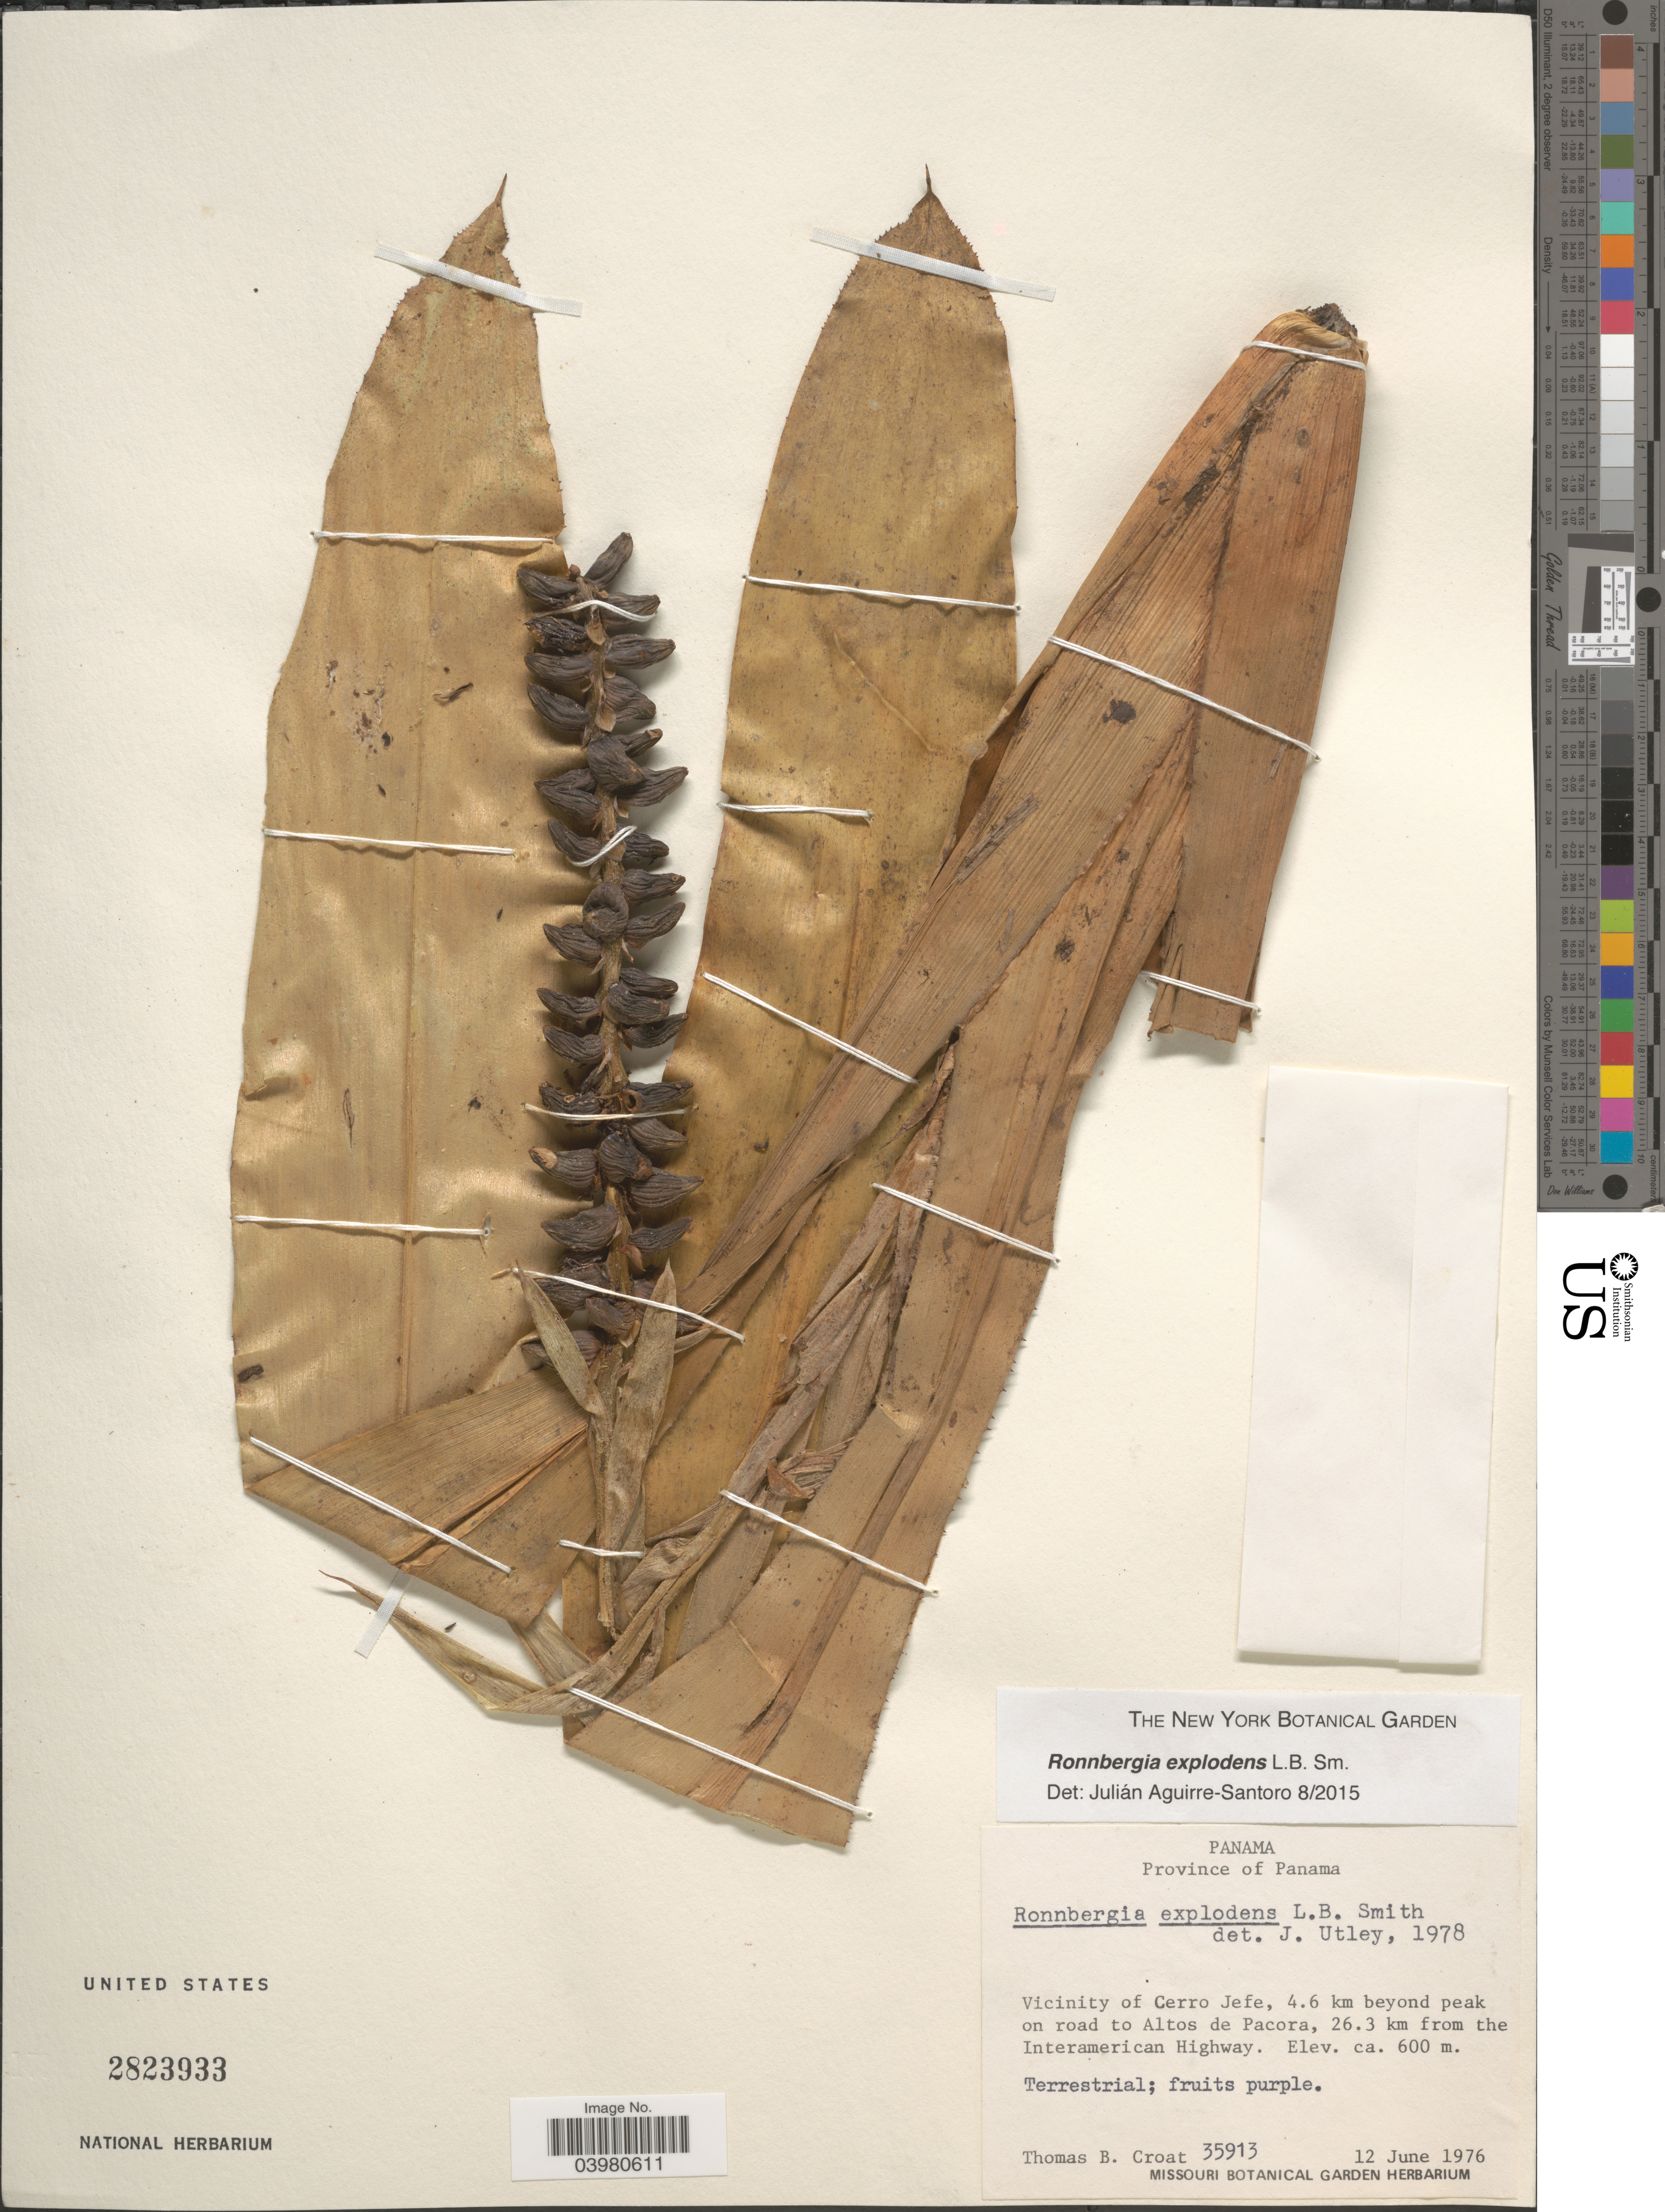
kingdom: Plantae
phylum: Tracheophyta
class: Liliopsida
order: Poales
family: Bromeliaceae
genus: Ronnbergia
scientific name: Ronnbergia explodens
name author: L.B. Sm.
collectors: T. B. Croat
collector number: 35913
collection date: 1976-06-12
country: Panama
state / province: Panamá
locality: Vicinity of Cerro Jefe, 4.6 km beyond peak on road to Altos de Pacora, 26.3 km from the Interamerican Highway.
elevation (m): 600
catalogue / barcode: US 2823933